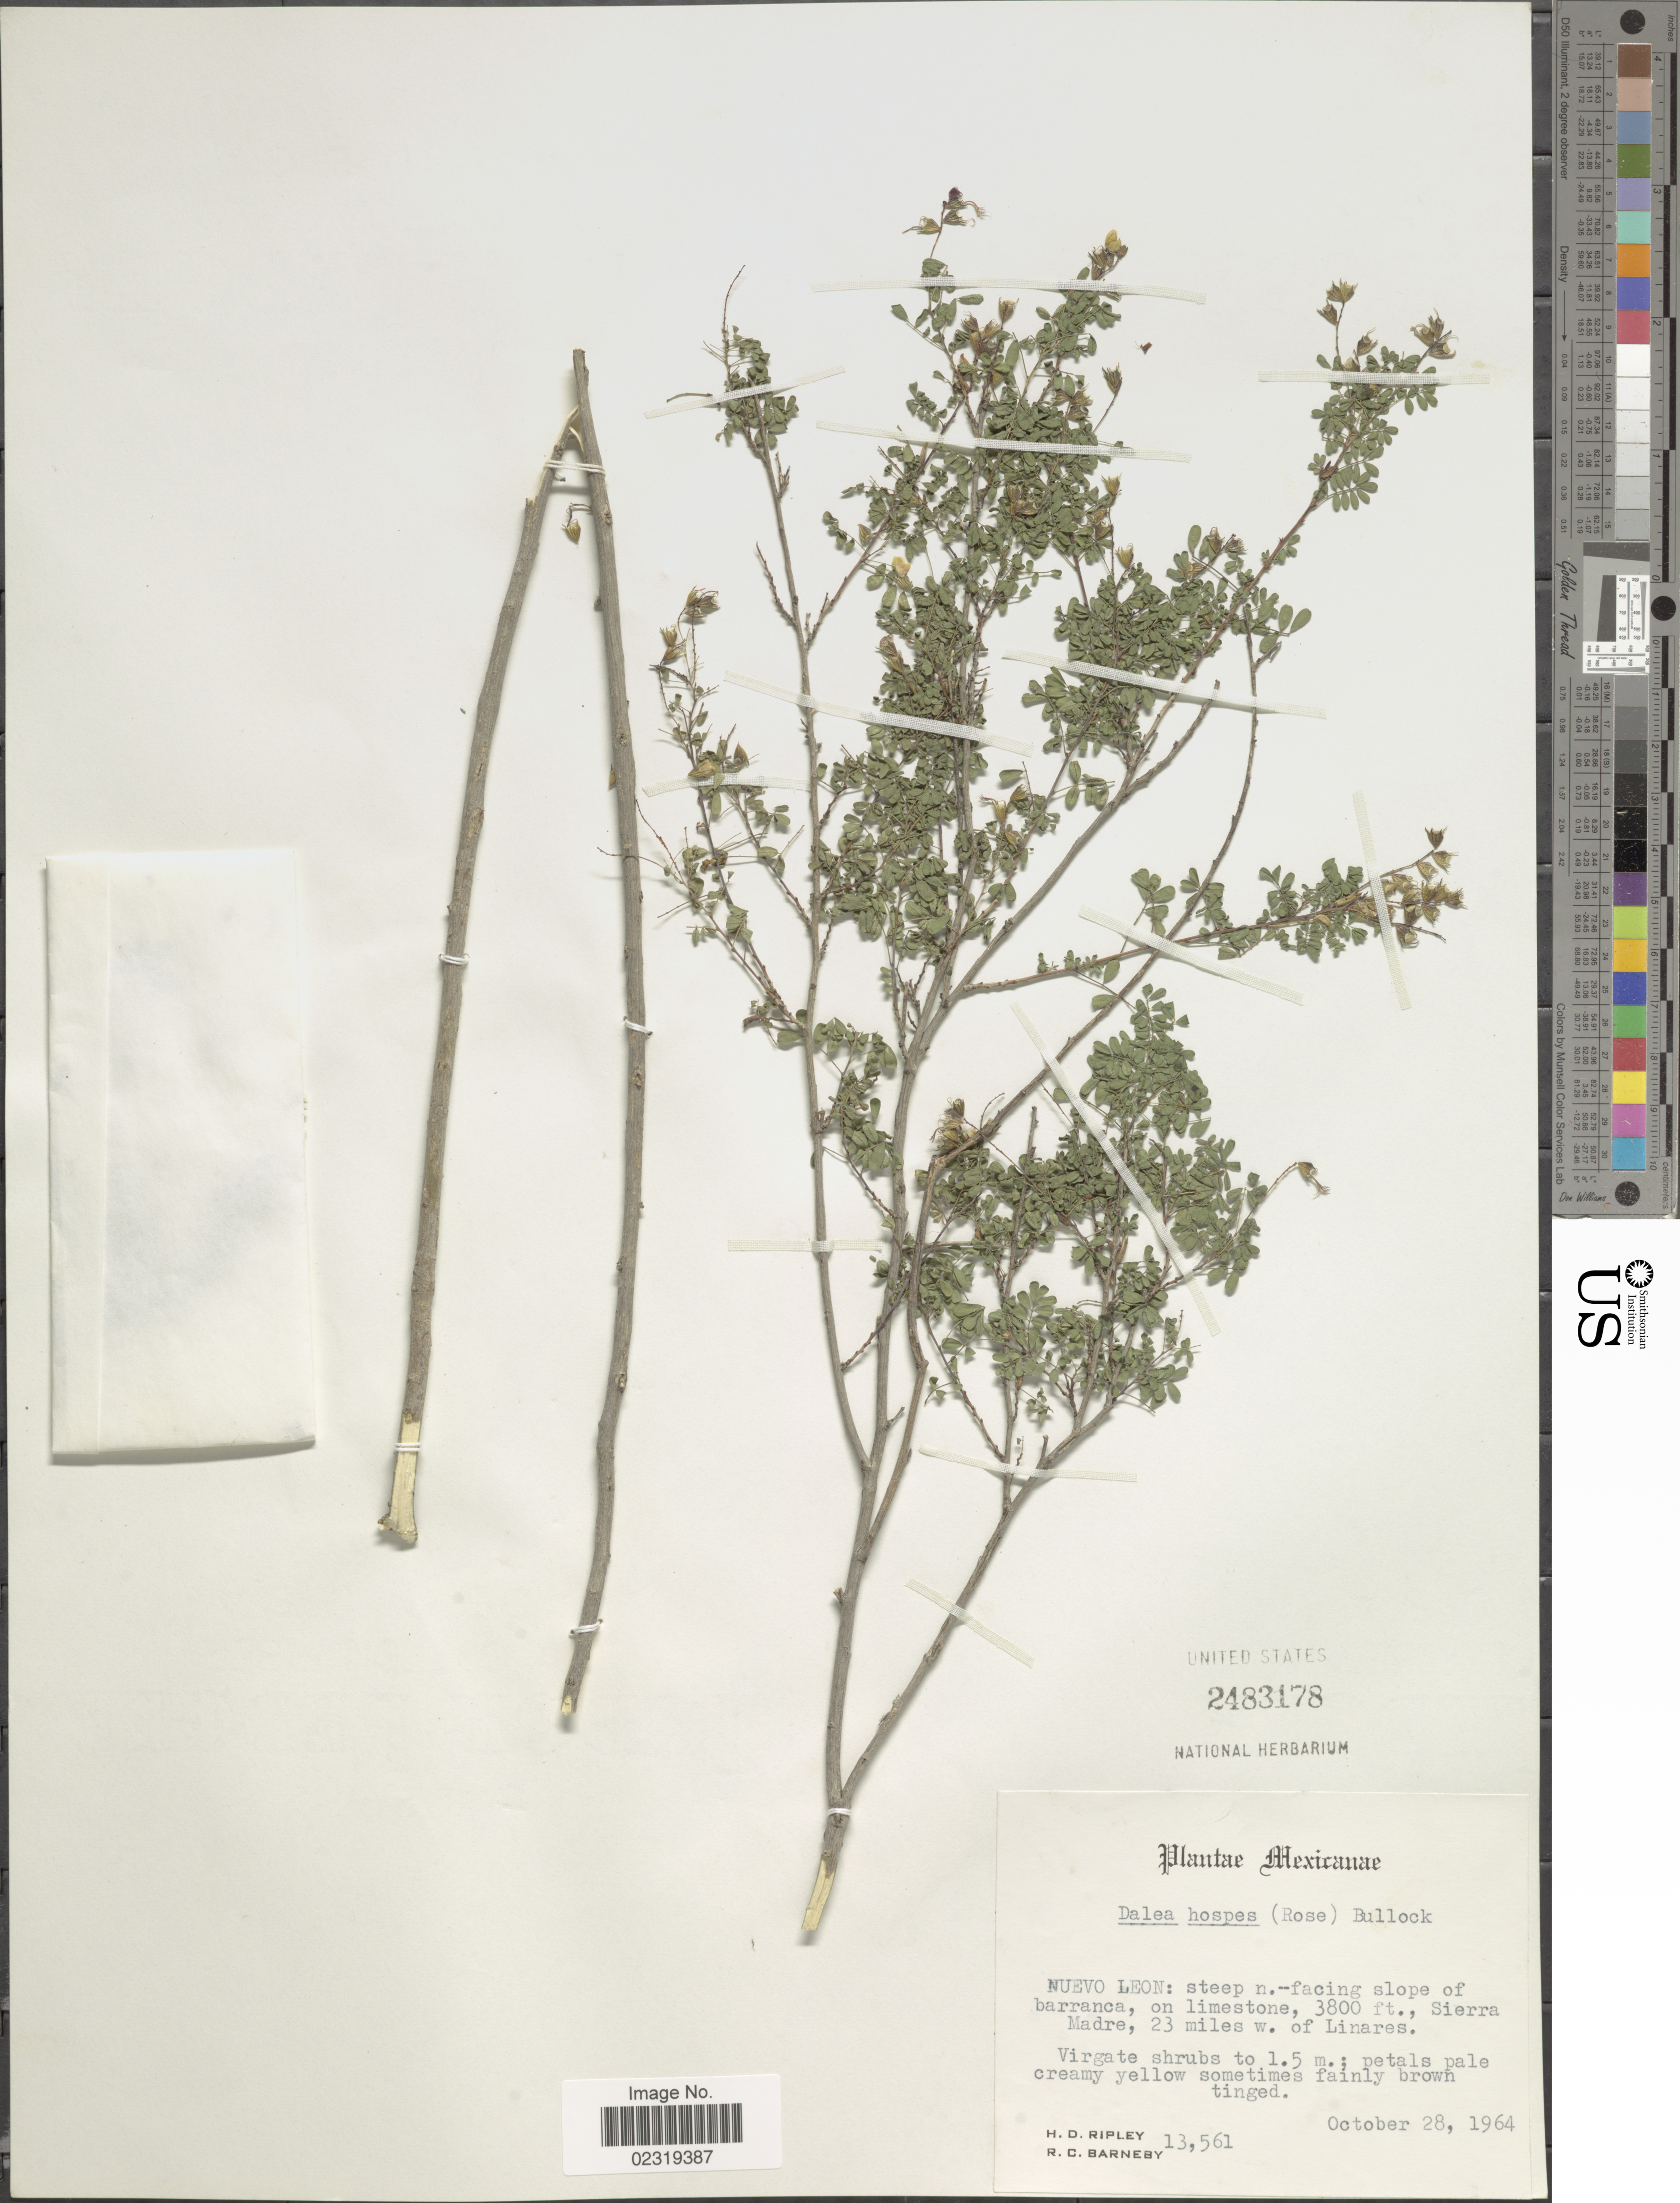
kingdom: Plantae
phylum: Tracheophyta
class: Magnoliopsida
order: Fabales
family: Fabaceae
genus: Dalea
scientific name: Dalea hospes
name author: (Rose) Bullock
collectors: H. Ripley & R. C. Barneby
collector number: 13561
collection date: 1964-10-28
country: Mexico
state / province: Nuevo León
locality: Steeo n. --facing slope of barranca, on limestone., Sierra Madre, 23 miles w of Linares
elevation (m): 1158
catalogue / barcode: US 2483178